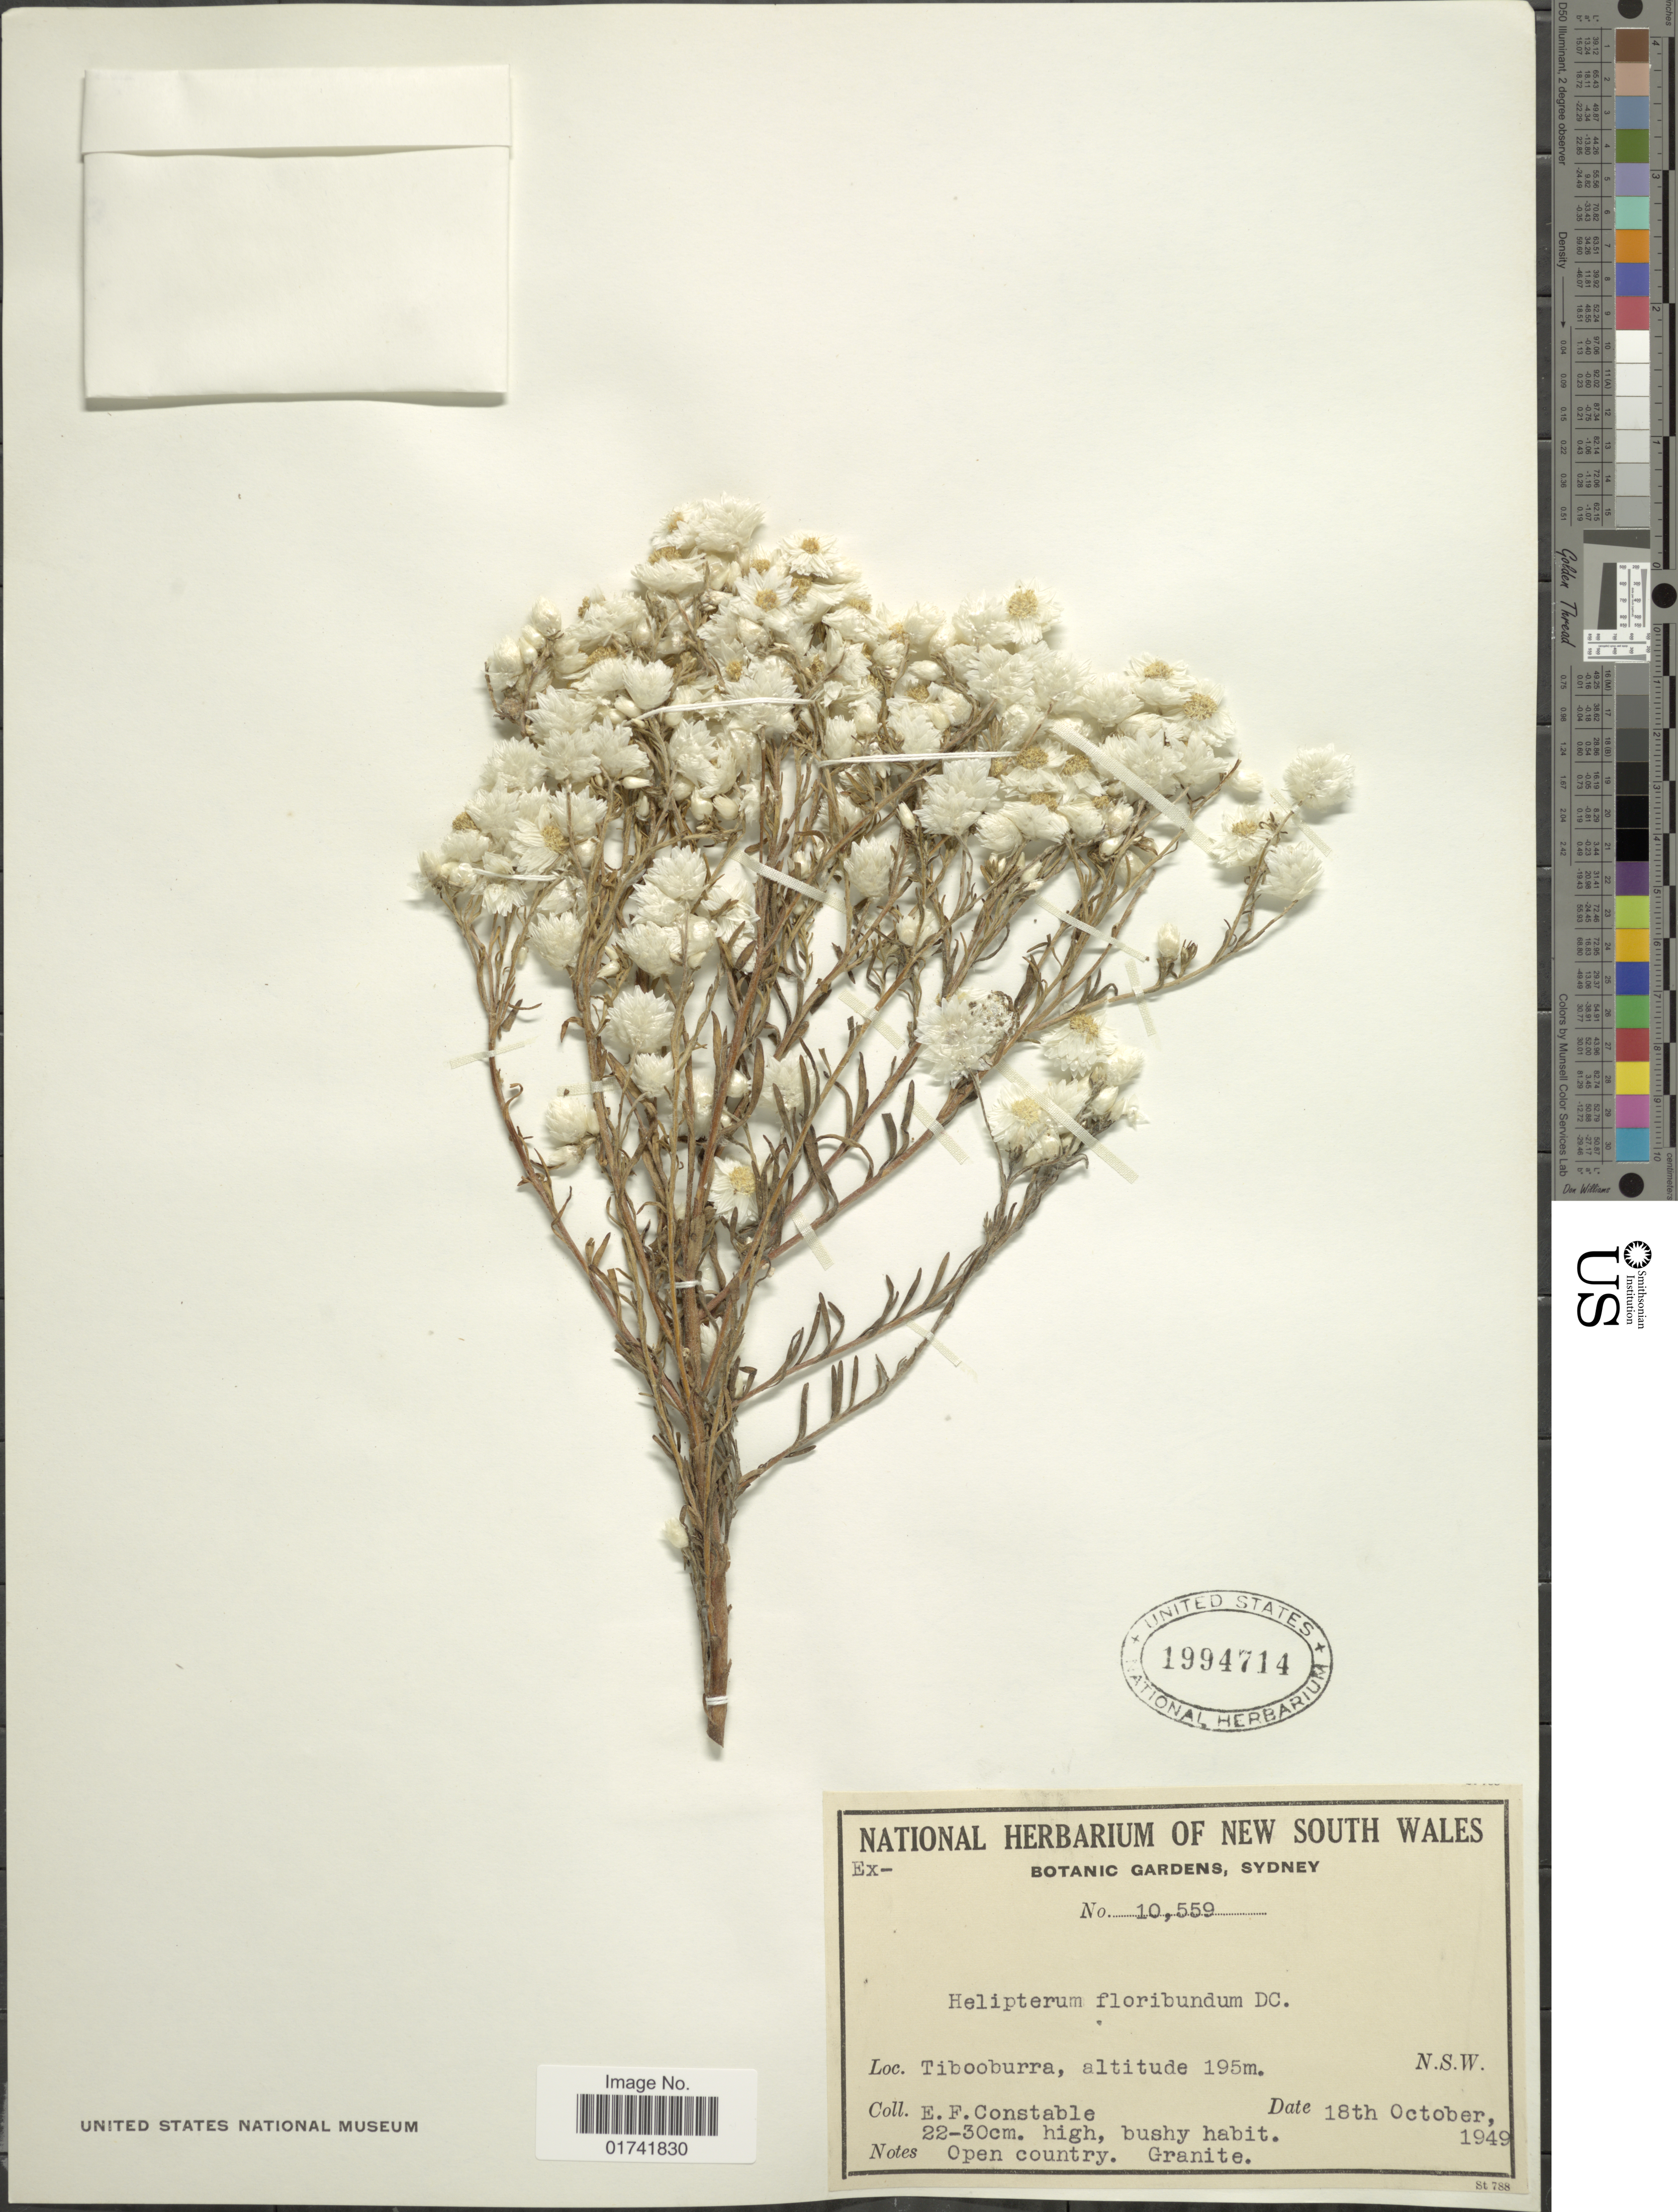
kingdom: Plantae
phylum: Tracheophyta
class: Magnoliopsida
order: Asterales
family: Asteraceae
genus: Rhodanthe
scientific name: Rhodanthe floribunda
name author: (A. Cunn. ex DC.) Paul G. Wilson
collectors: E. F. Constable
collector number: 10559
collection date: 1949-10-18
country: Australia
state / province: New South Wales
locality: Tibooburra.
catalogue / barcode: US 1994714